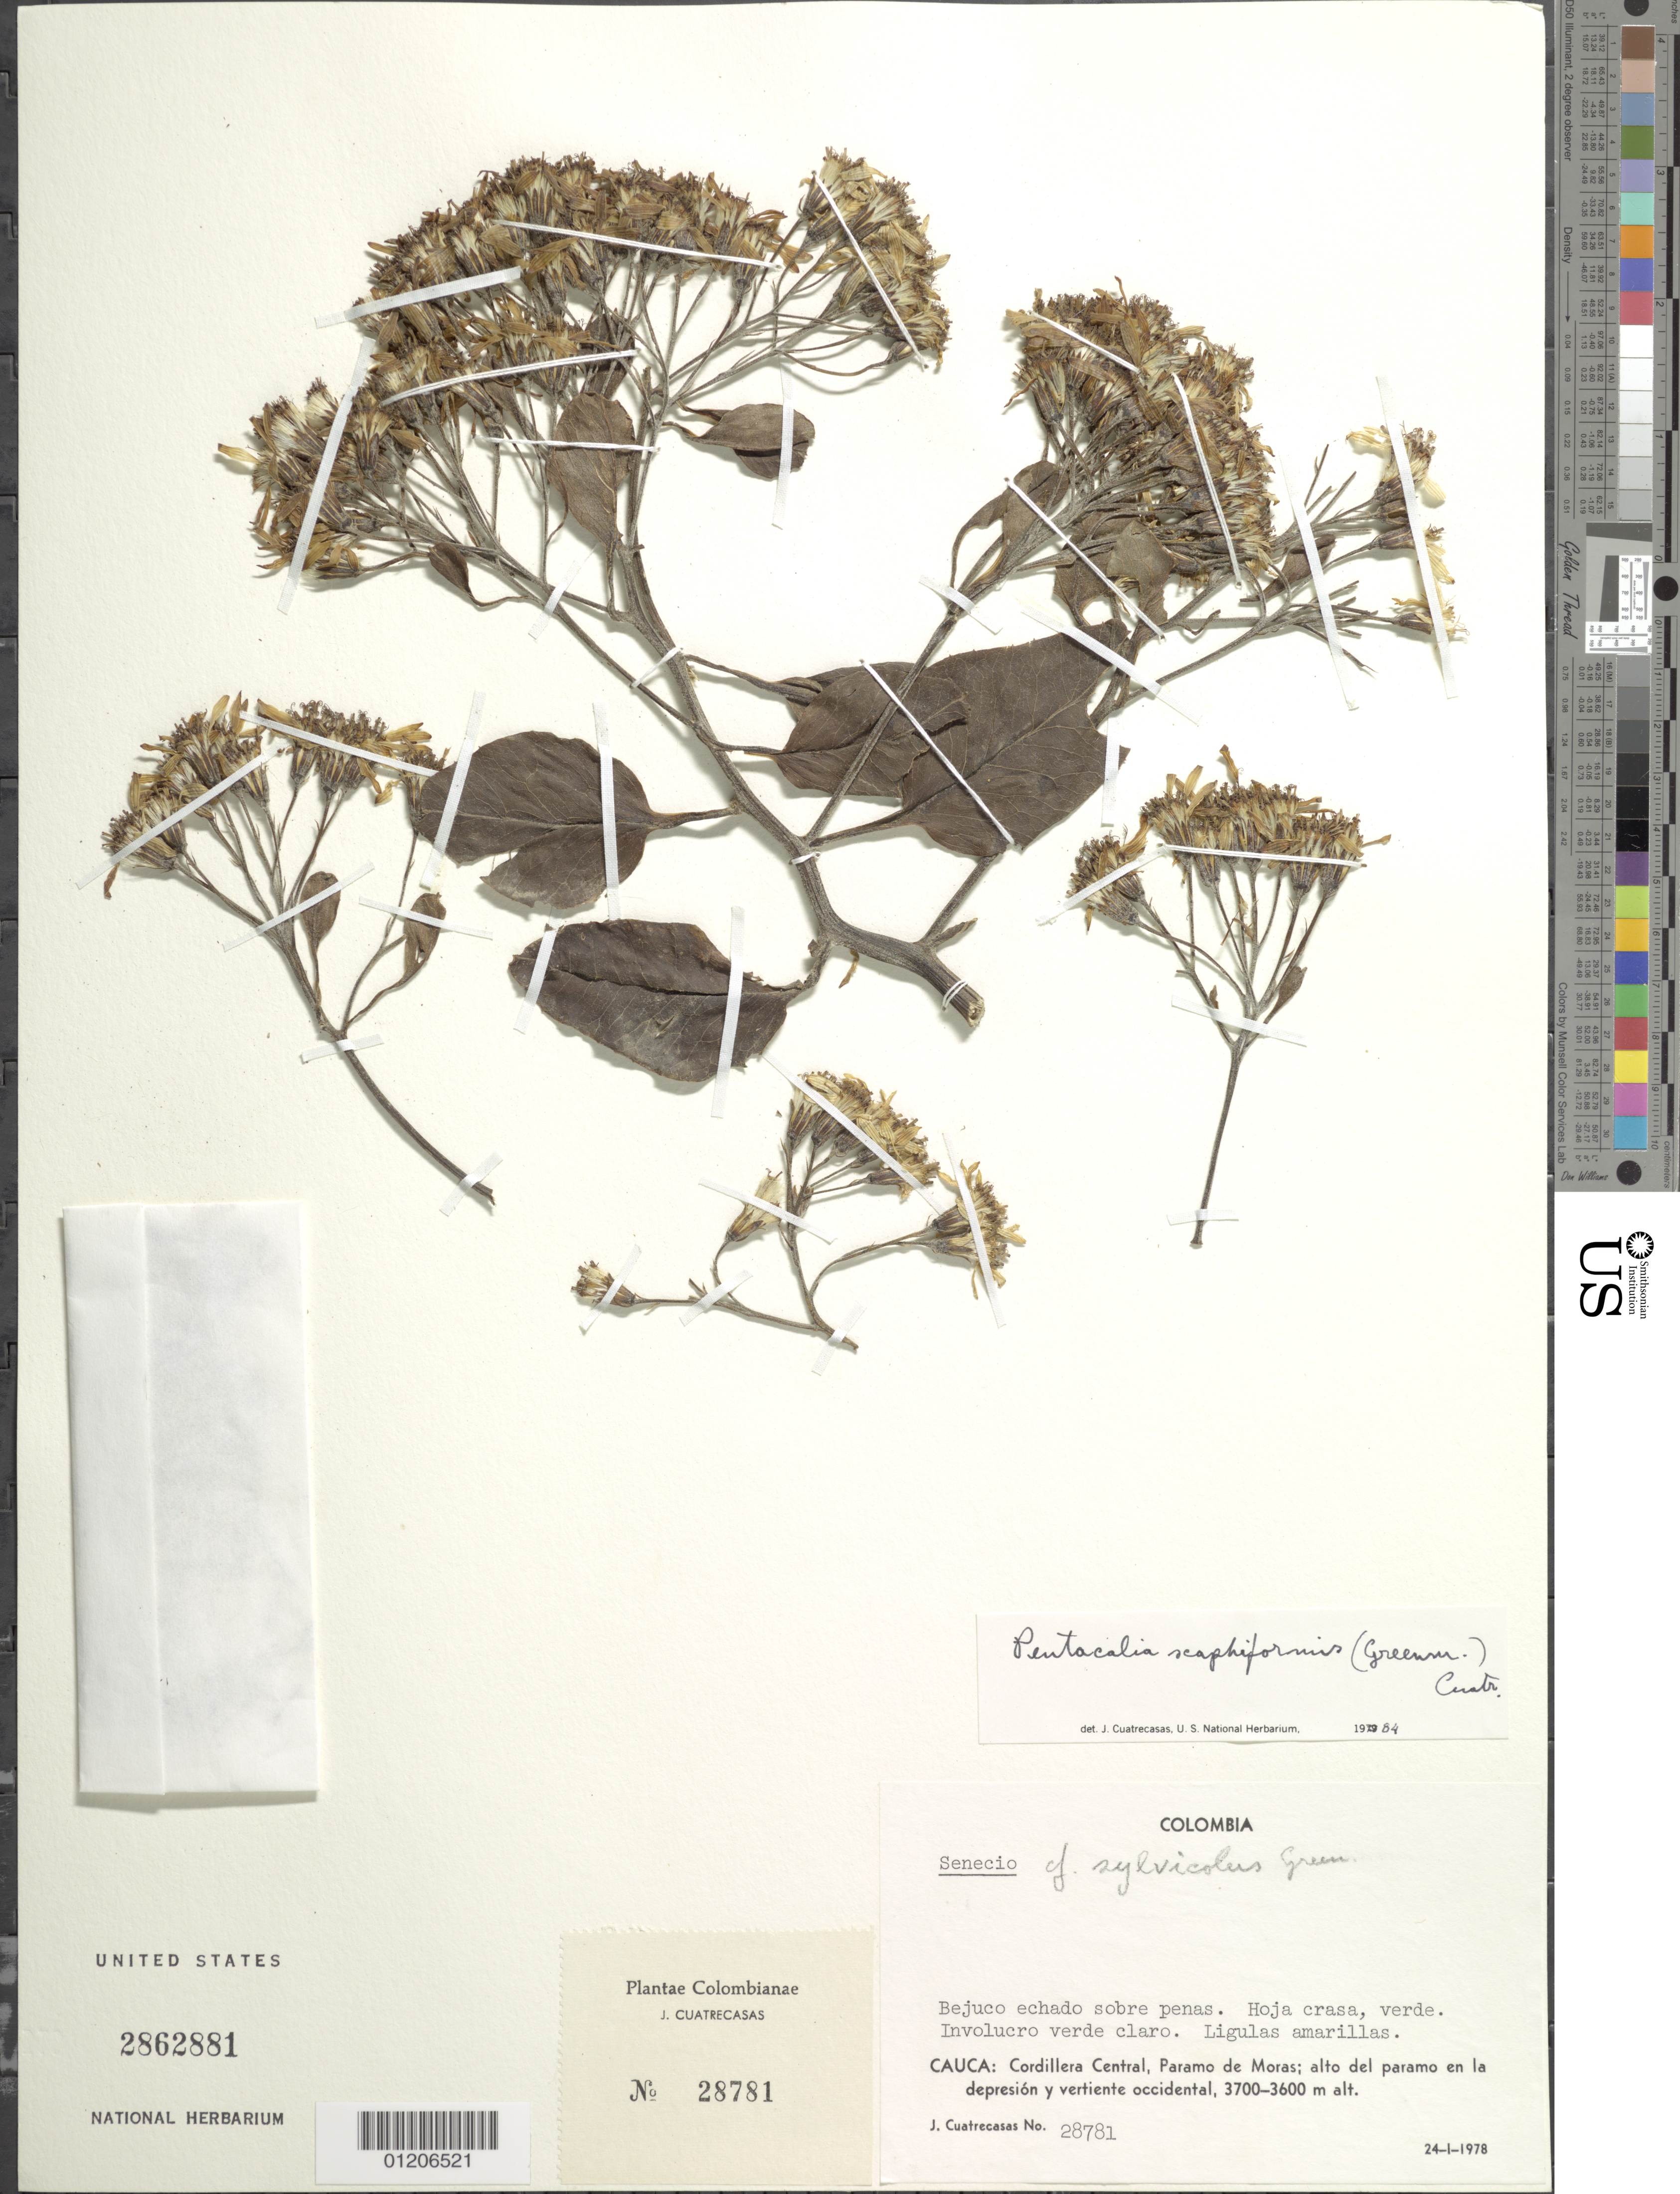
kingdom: Plantae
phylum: Tracheophyta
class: Magnoliopsida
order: Asterales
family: Asteraceae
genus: Pentacalia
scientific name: Pentacalia scaphiformis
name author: (Greenm.) Cuatrec.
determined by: Cuatrecasas, J.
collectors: J. Cuatrecasas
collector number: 28781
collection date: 1978-01-24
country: Colombia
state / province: Cauca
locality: Cordillera central, Paramo de Moras; alto del paramo en al depresión y vertiente occidental.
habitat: Paramo.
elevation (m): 3600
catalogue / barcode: US 28781